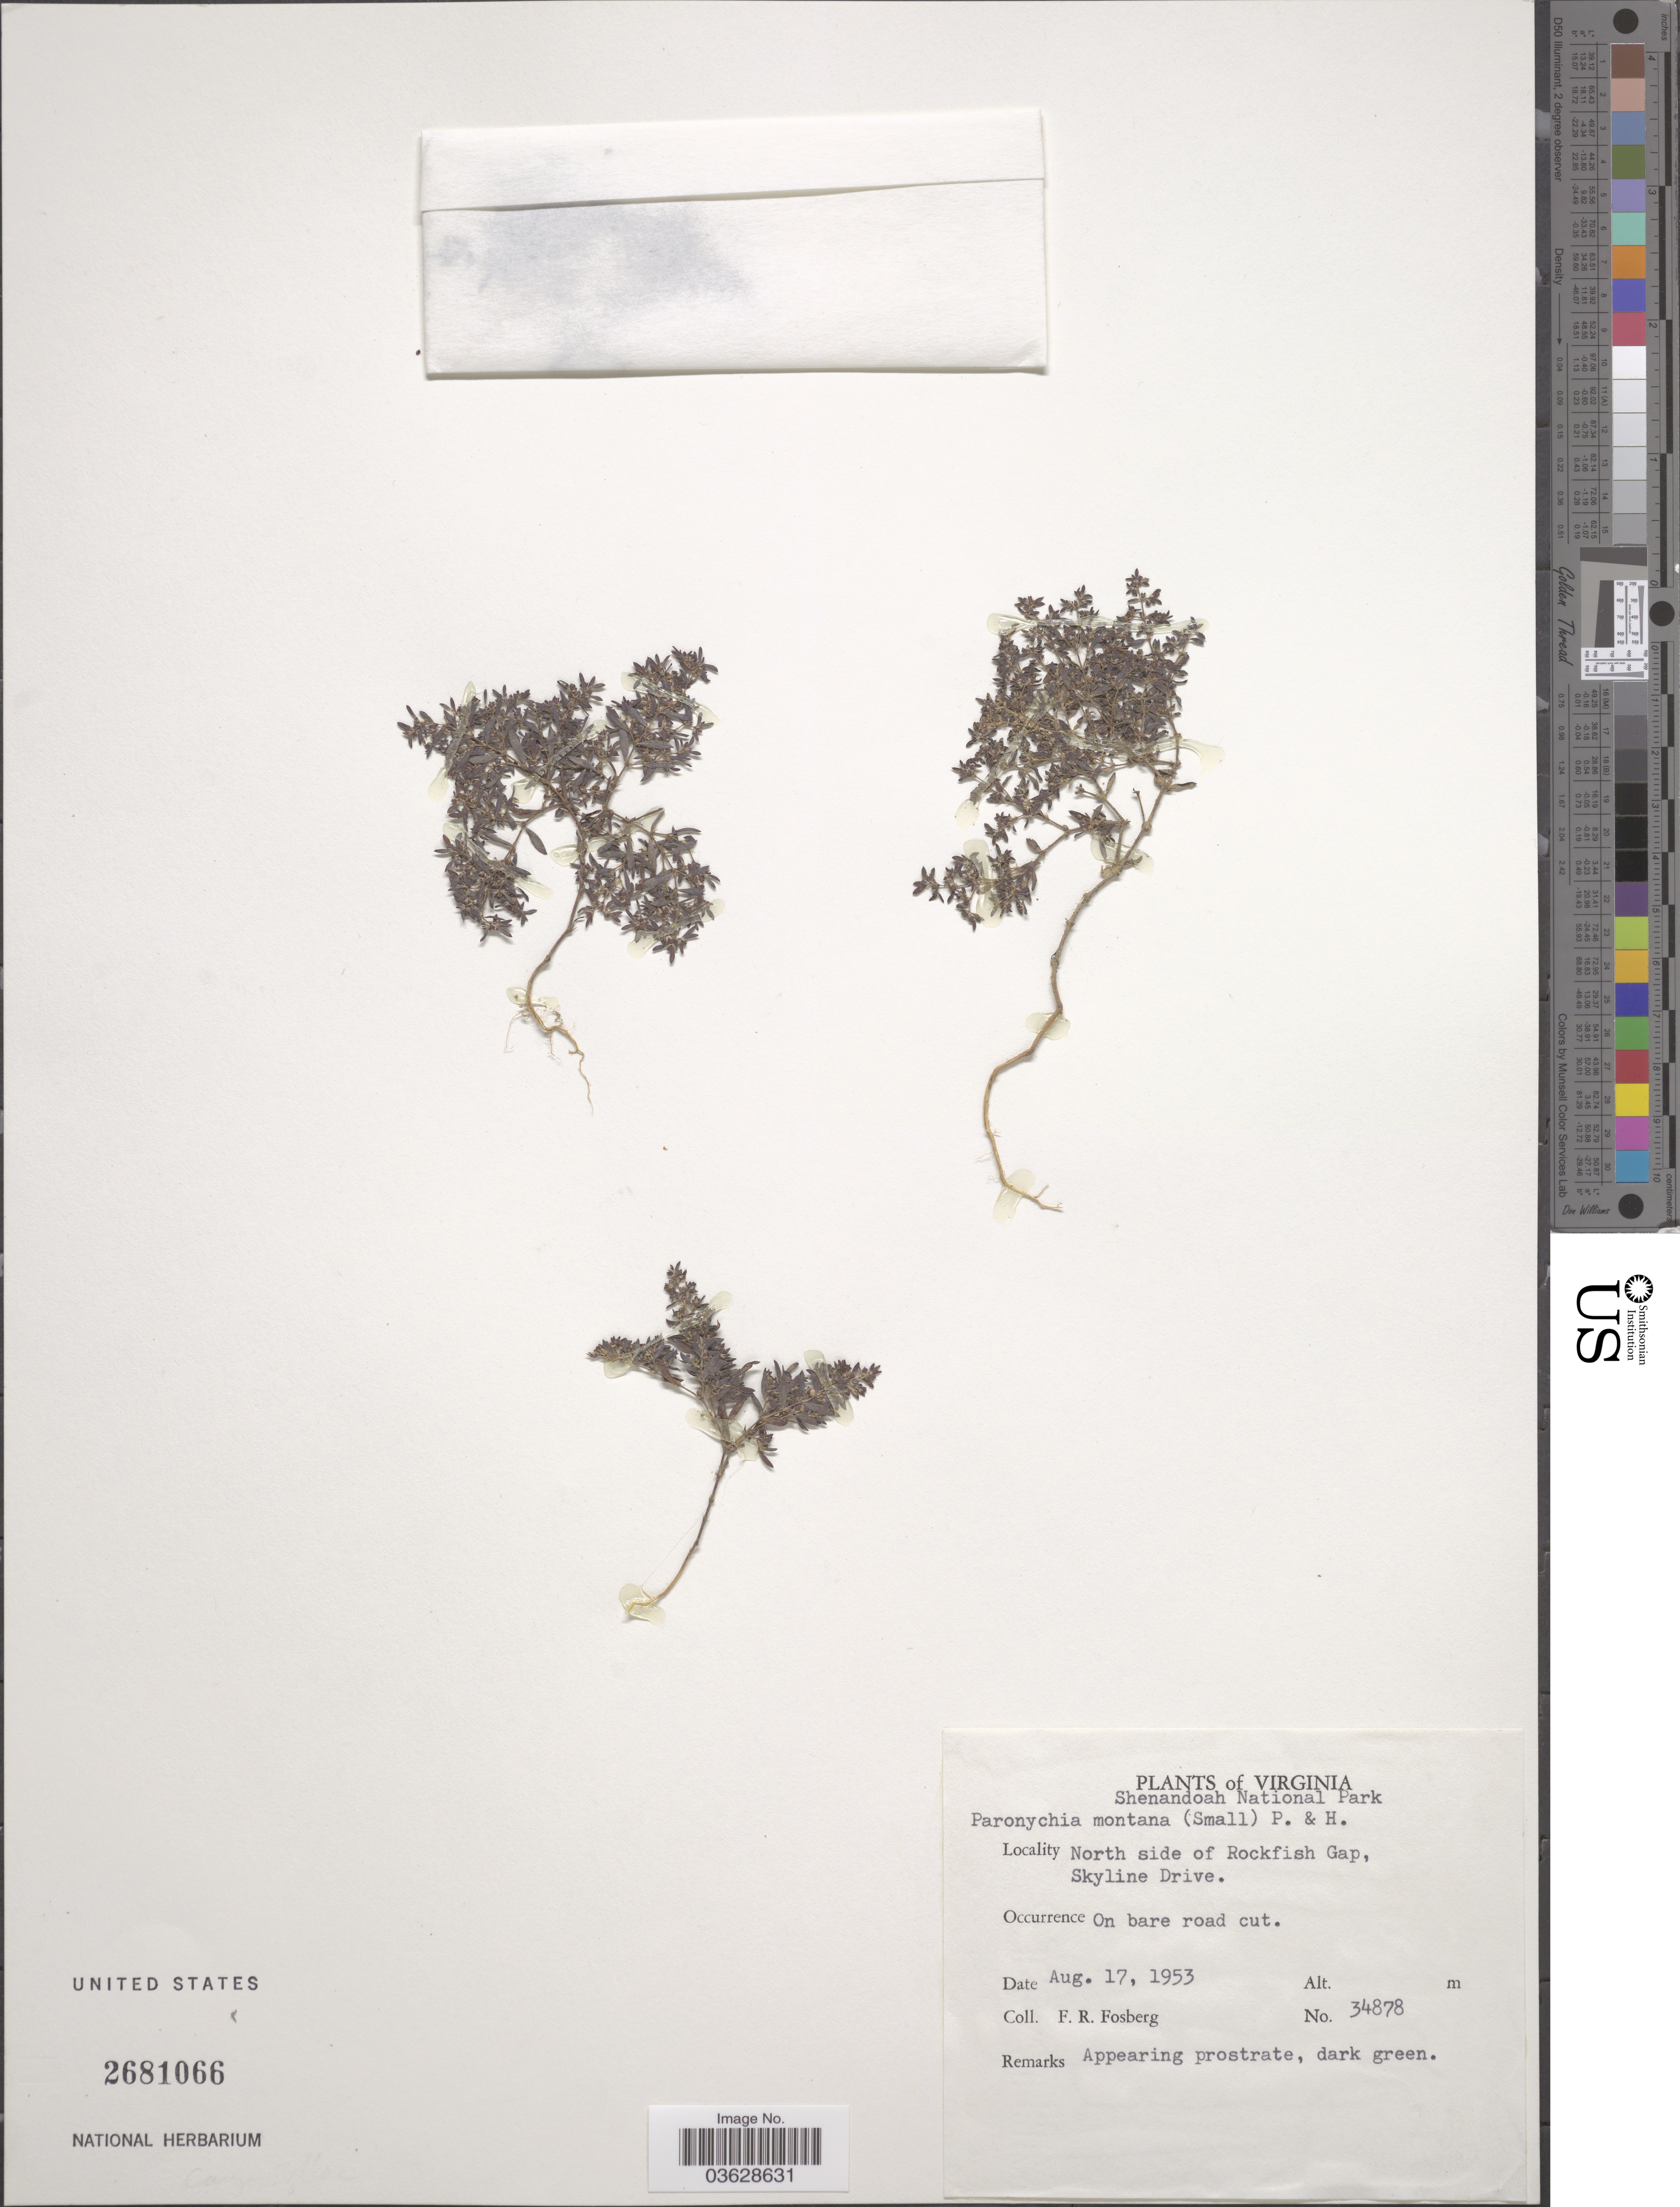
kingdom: Plantae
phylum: Tracheophyta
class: Magnoliopsida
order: Caryophyllales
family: Caryophyllaceae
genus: Paronychia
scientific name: Paronychia montana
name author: (Small) Pax & K. Hoffm.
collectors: F. R. Fosberg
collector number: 34878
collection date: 1953-08-17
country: United States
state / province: Virginia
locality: Shenandoah National Park. North side of Rockfish Gap, Skyline Drive.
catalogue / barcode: US 2681066